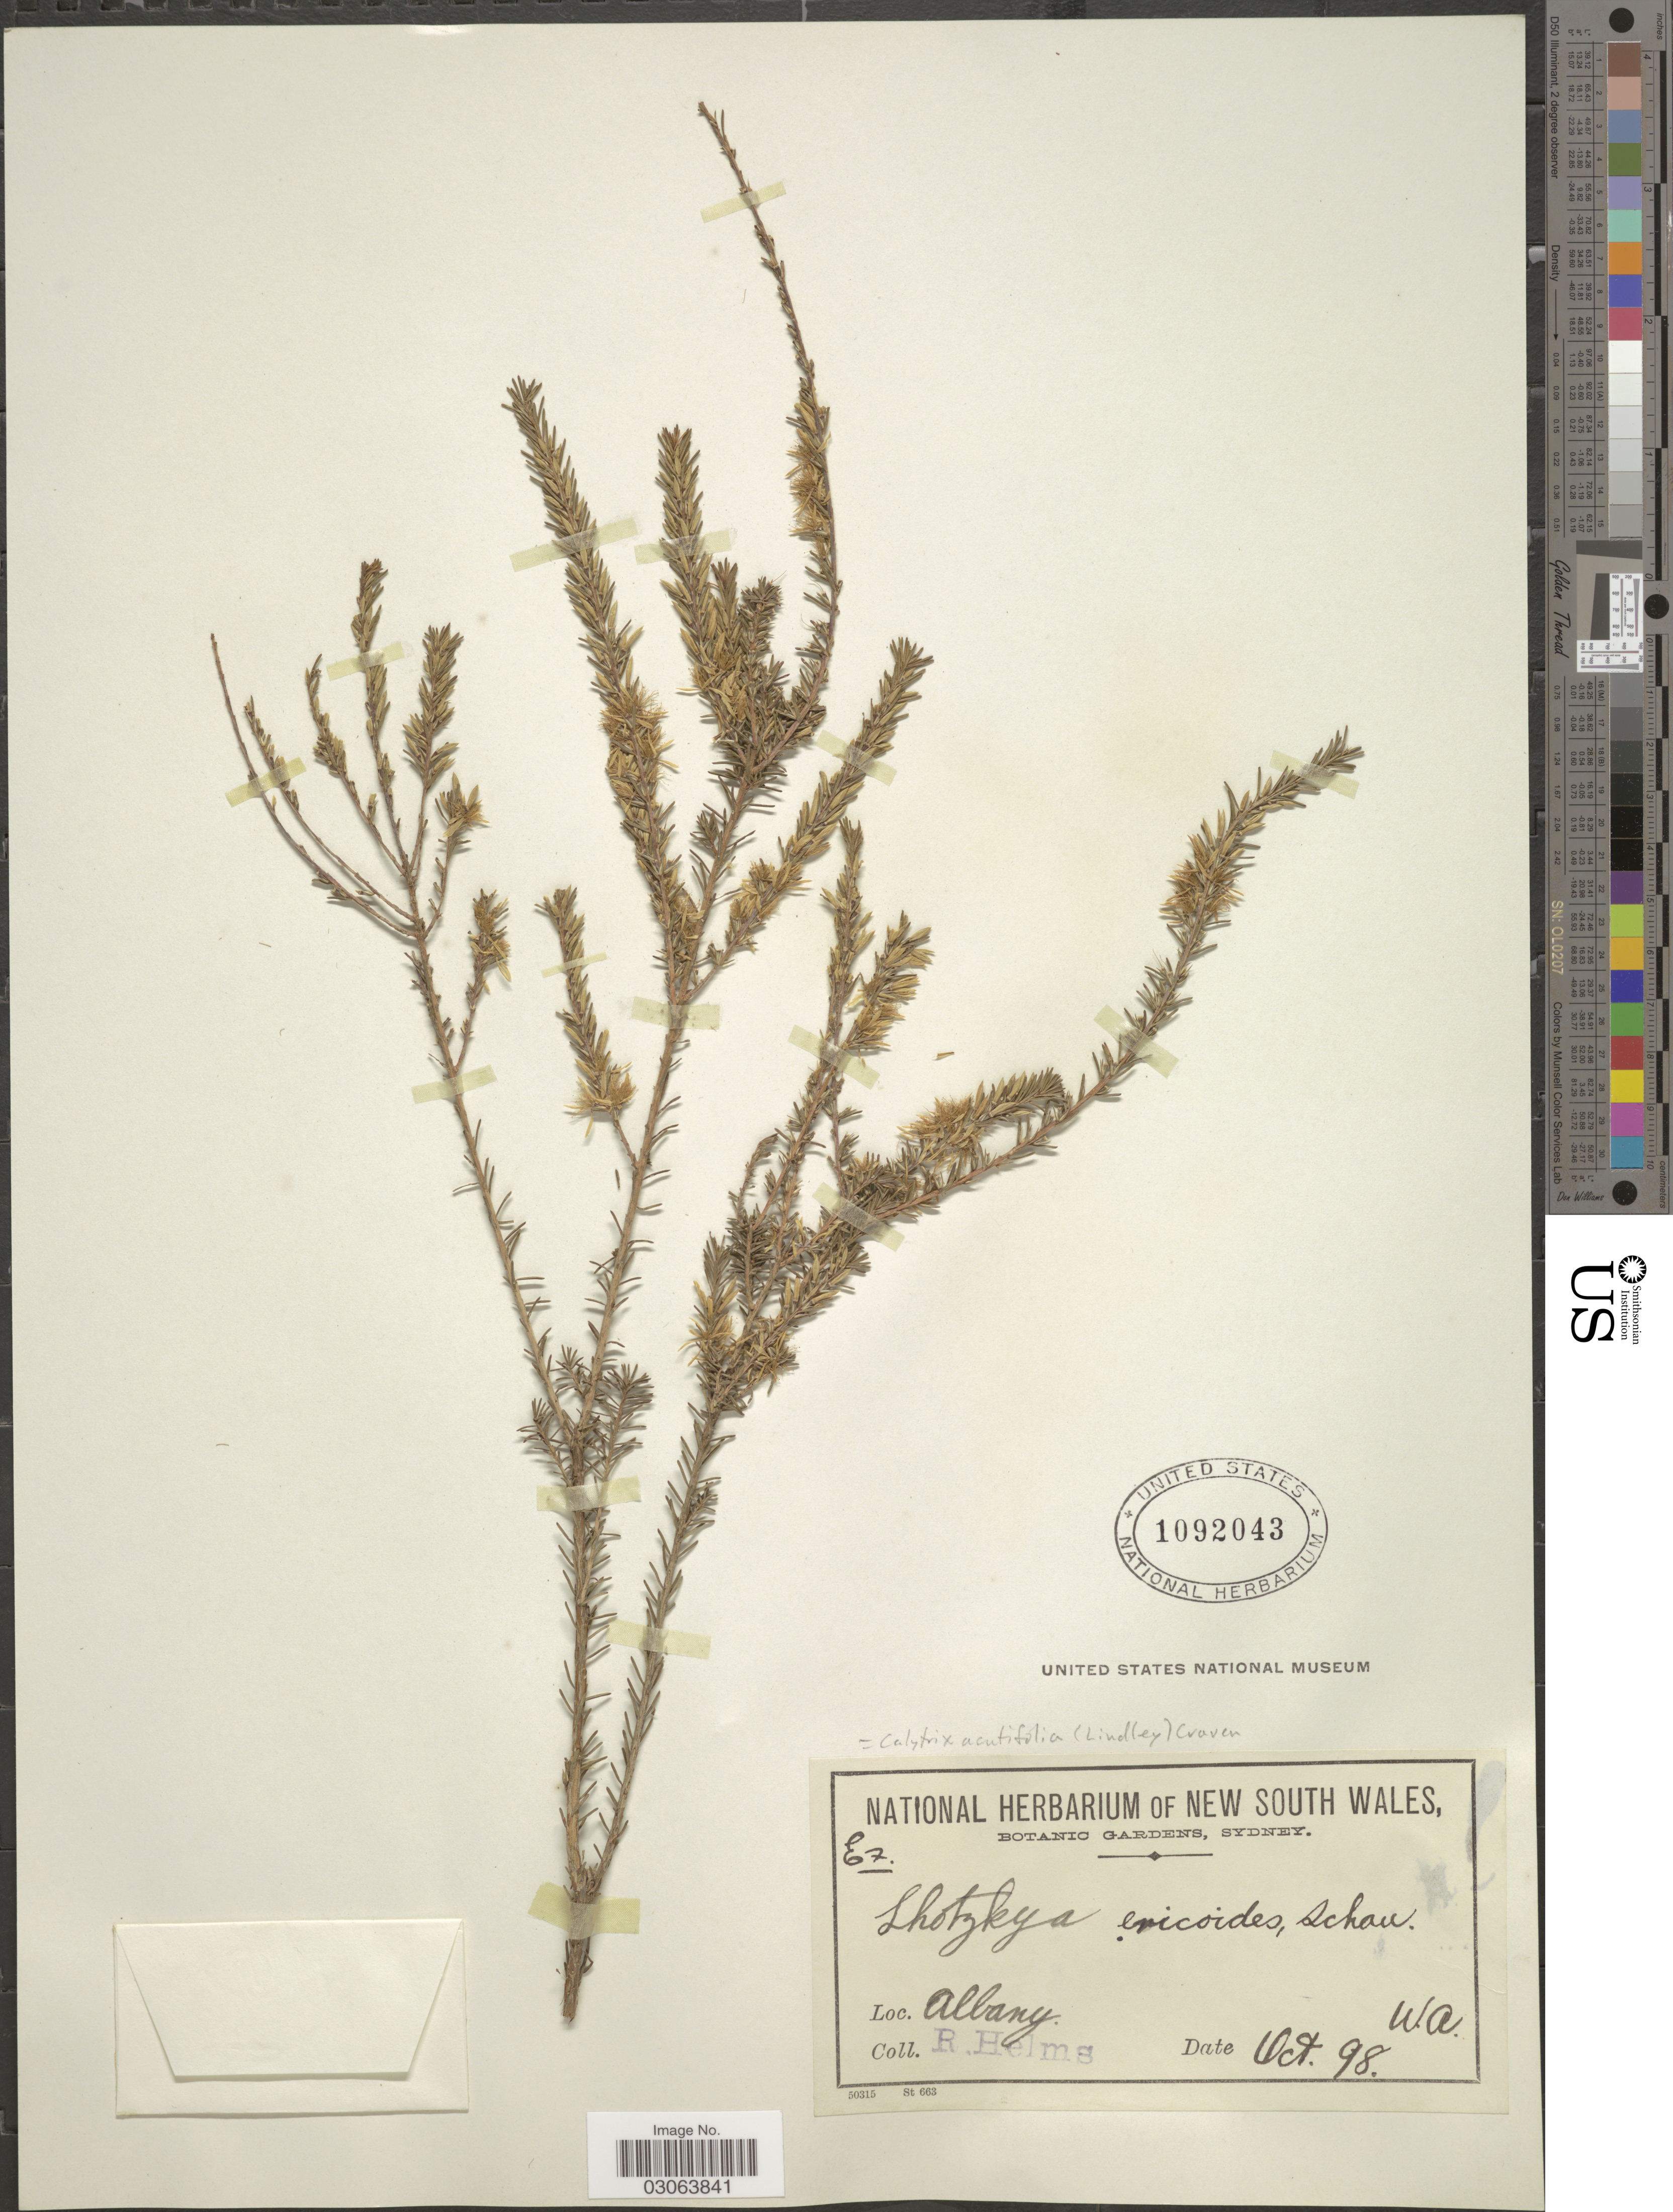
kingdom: Plantae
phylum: Tracheophyta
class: Magnoliopsida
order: Myrtales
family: Myrtaceae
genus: Calytrix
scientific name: Calytrix acutifolia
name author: (Lindl.) Craven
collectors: R. Helms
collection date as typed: Transcribed d/m/y: /10/98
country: Australia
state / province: Western Australia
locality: Albany.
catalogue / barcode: US 1092043